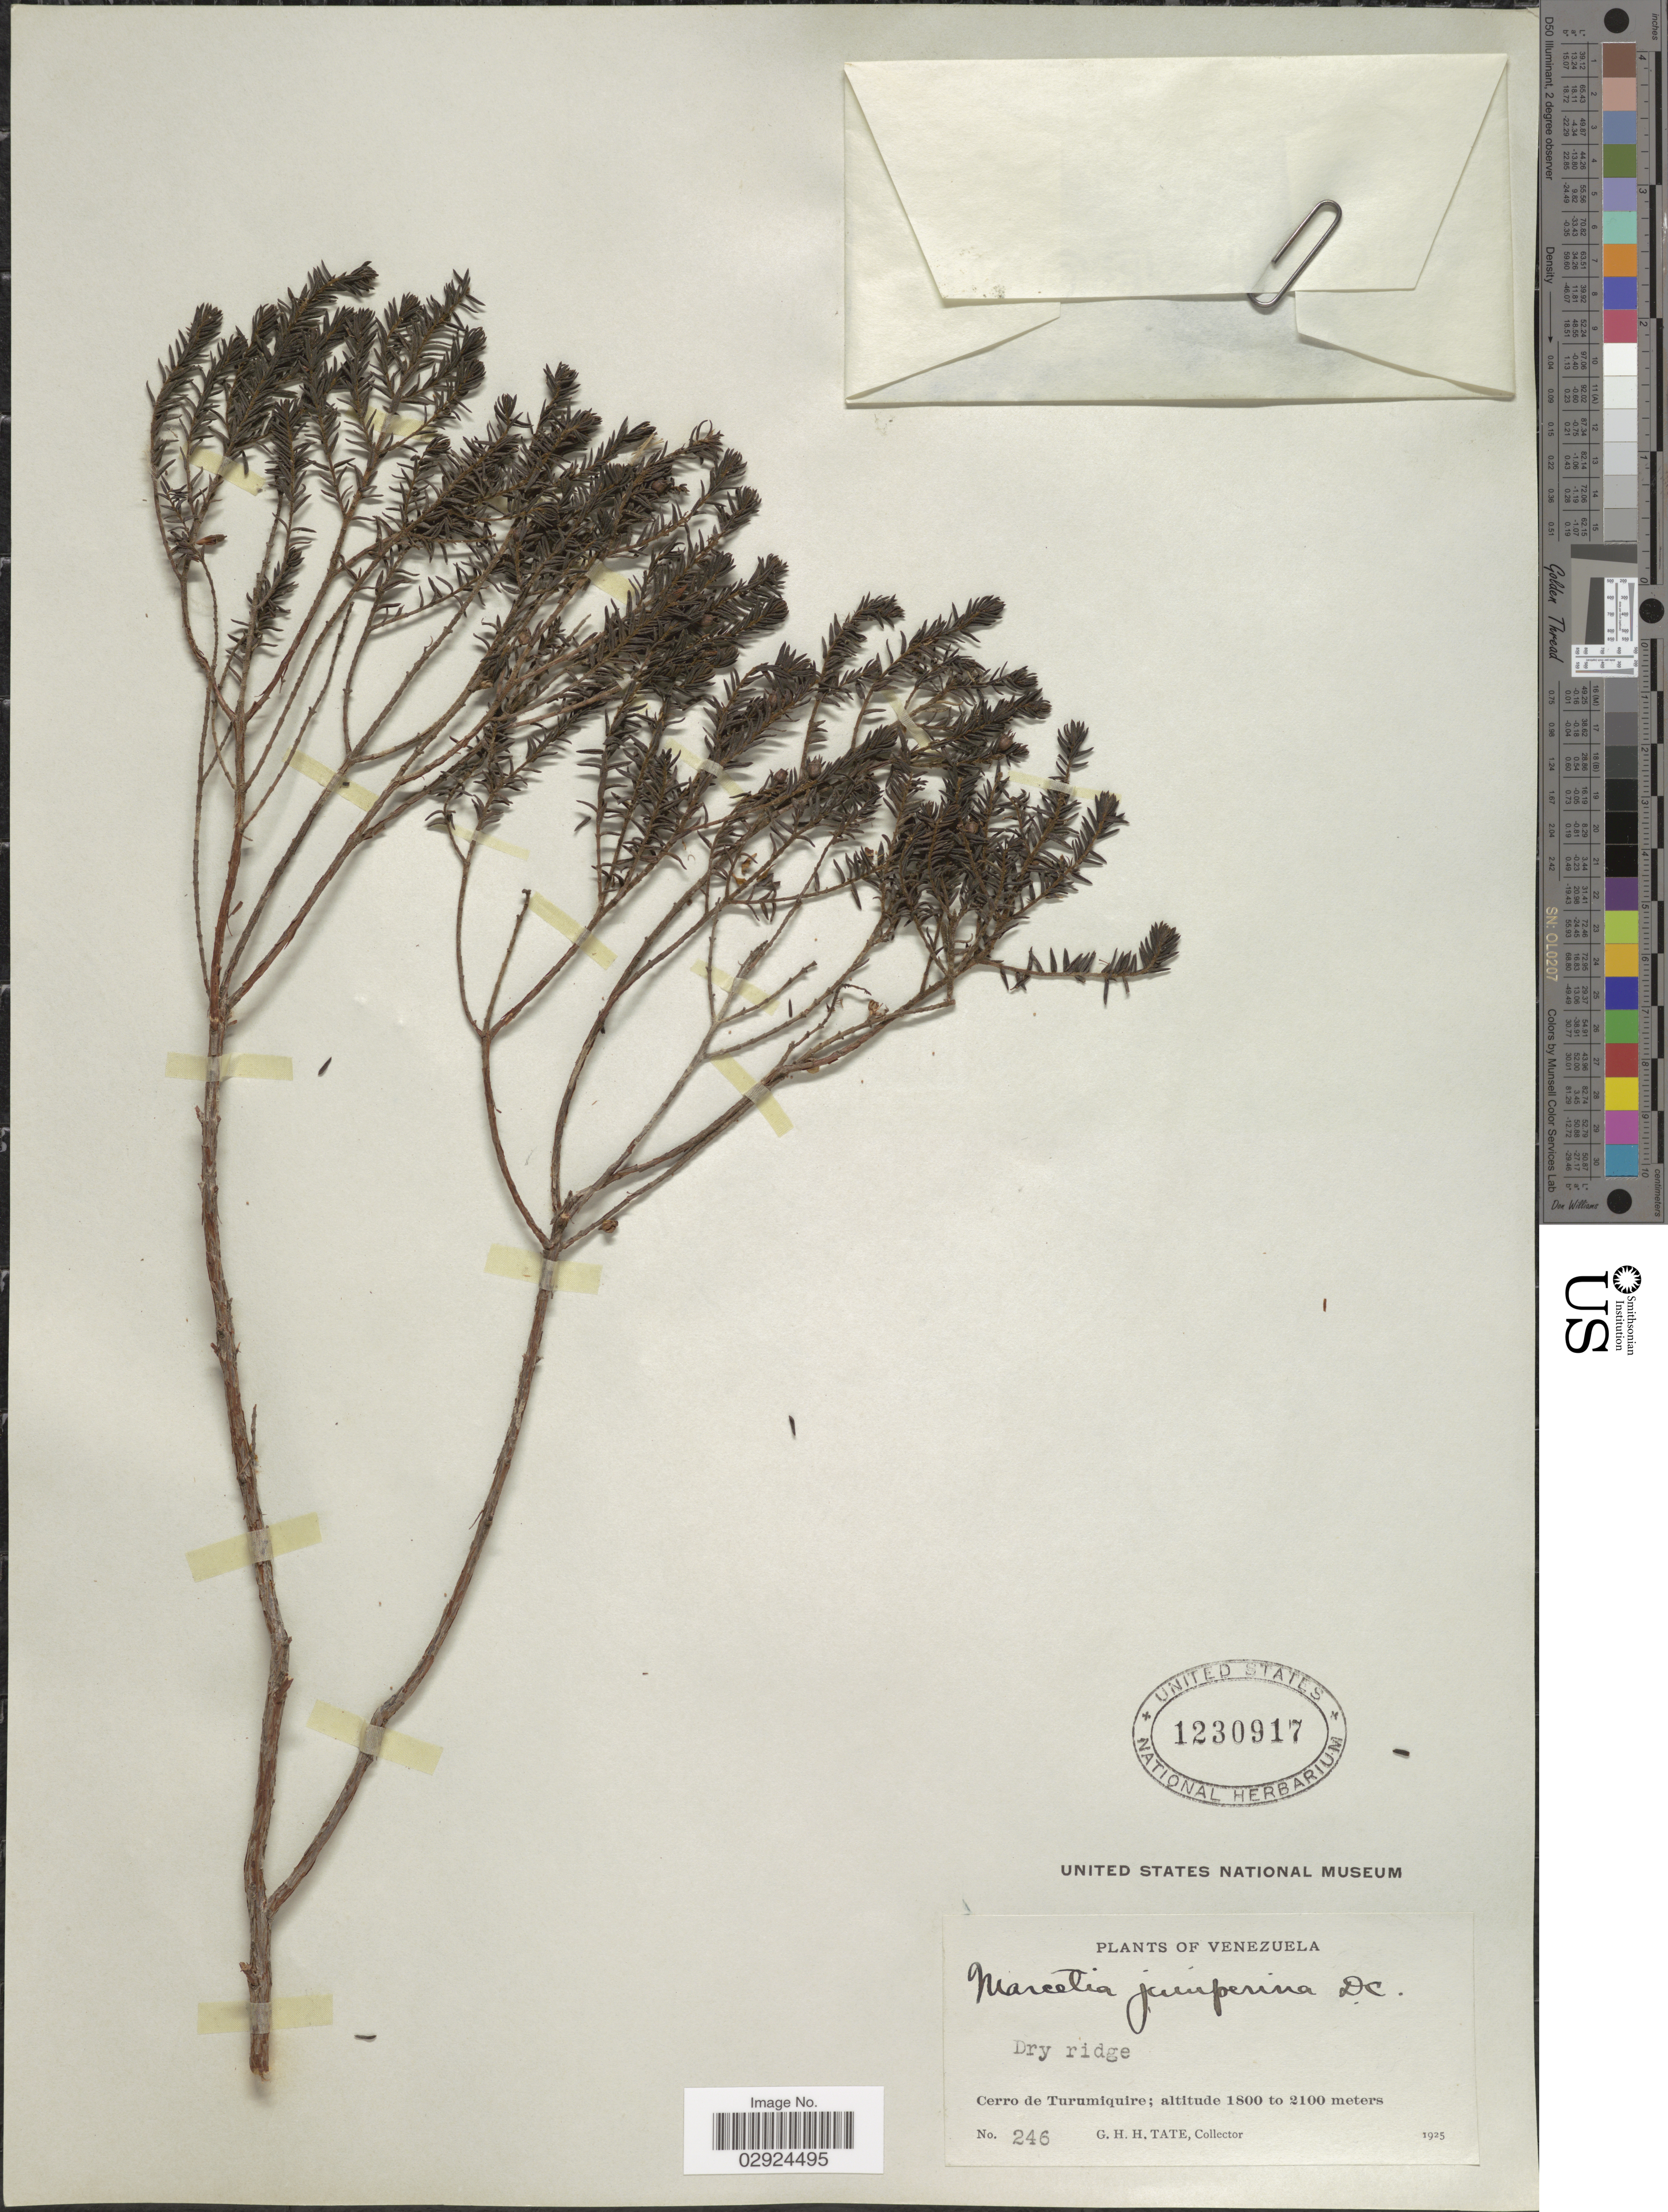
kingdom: Plantae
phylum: Tracheophyta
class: Magnoliopsida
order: Myrtales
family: Melastomataceae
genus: Marcetia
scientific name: Marcetia taxifolia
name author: (A. St.-Hil.) DC.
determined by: Nunes da Silva, Diego, (RB), Jardim Botanico do Rio de Janeiro - Herbario (BRAZIL)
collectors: G. H. H.Tate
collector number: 246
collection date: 1925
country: Venezuela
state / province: Sucre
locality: Cerro de Turumiquire.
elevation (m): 1800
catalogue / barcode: US 1230917